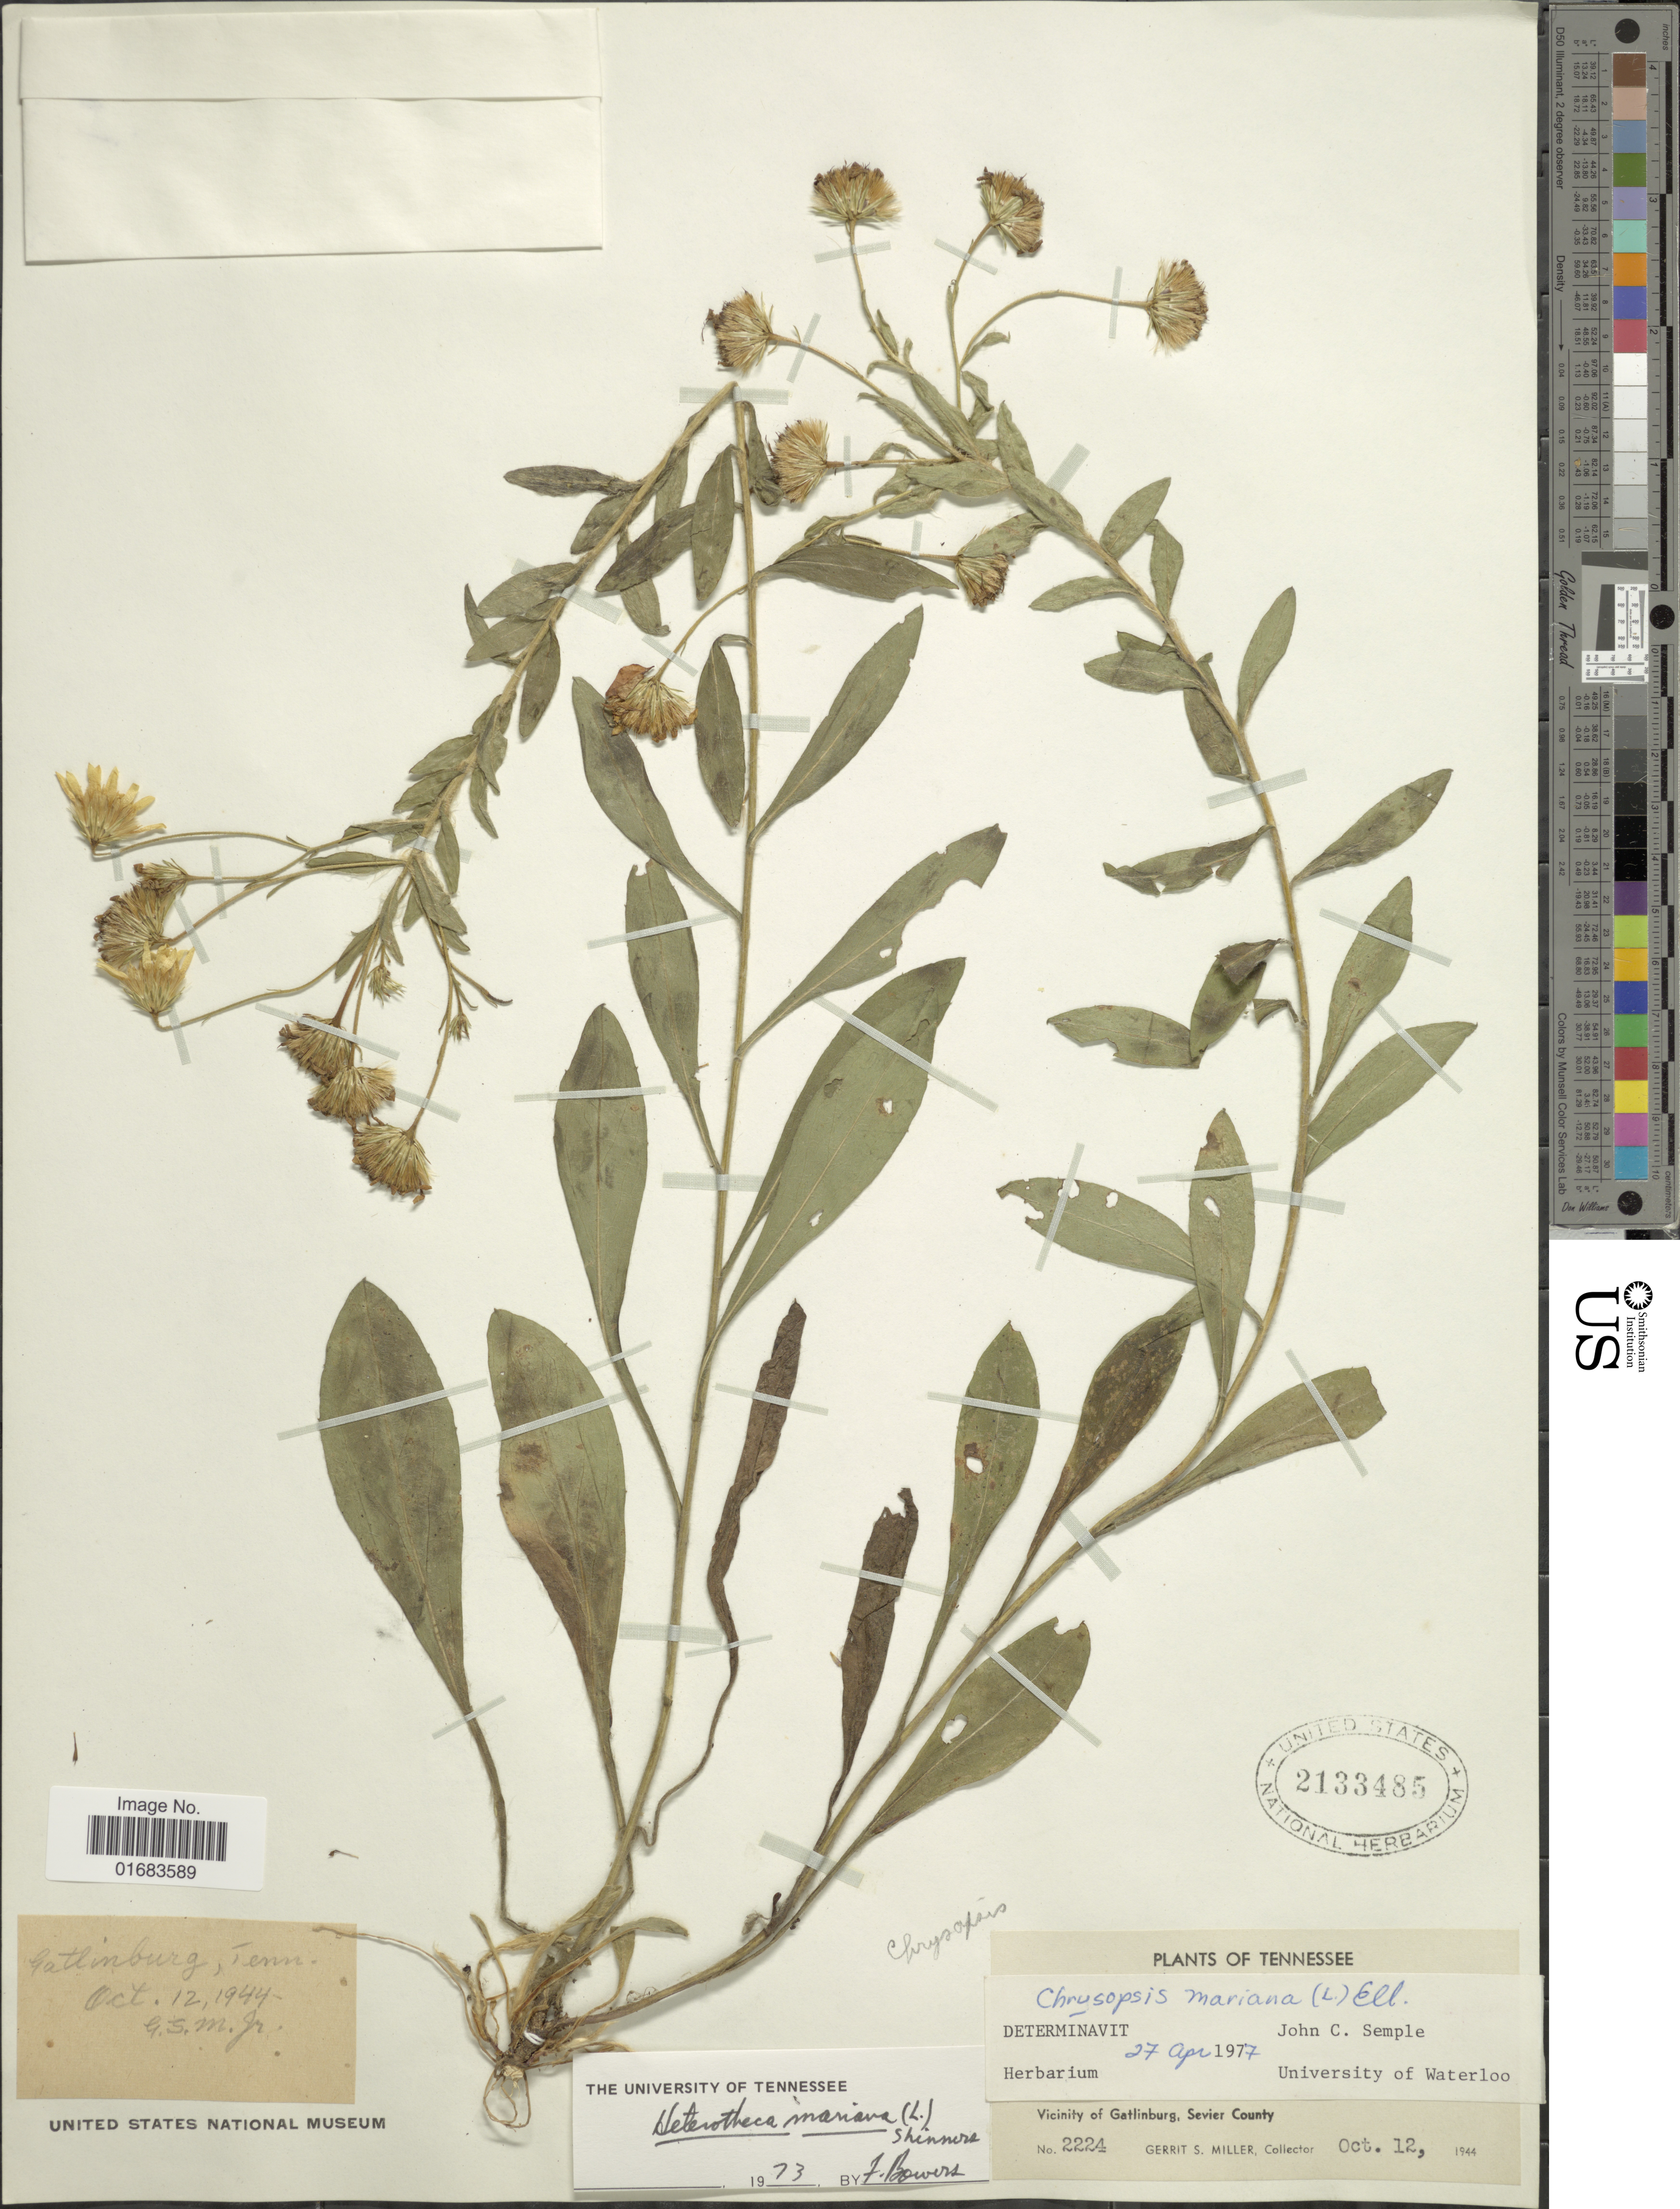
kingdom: Plantae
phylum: Tracheophyta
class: Magnoliopsida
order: Asterales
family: Asteraceae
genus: Chrysopsis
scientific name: Chrysopsis mariana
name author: (L.) Elliott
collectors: G. S. Miller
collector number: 2224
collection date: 1944-10-12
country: United States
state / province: Tennessee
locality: Vicinity of Gatlingburg, Servier County.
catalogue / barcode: US 2133485